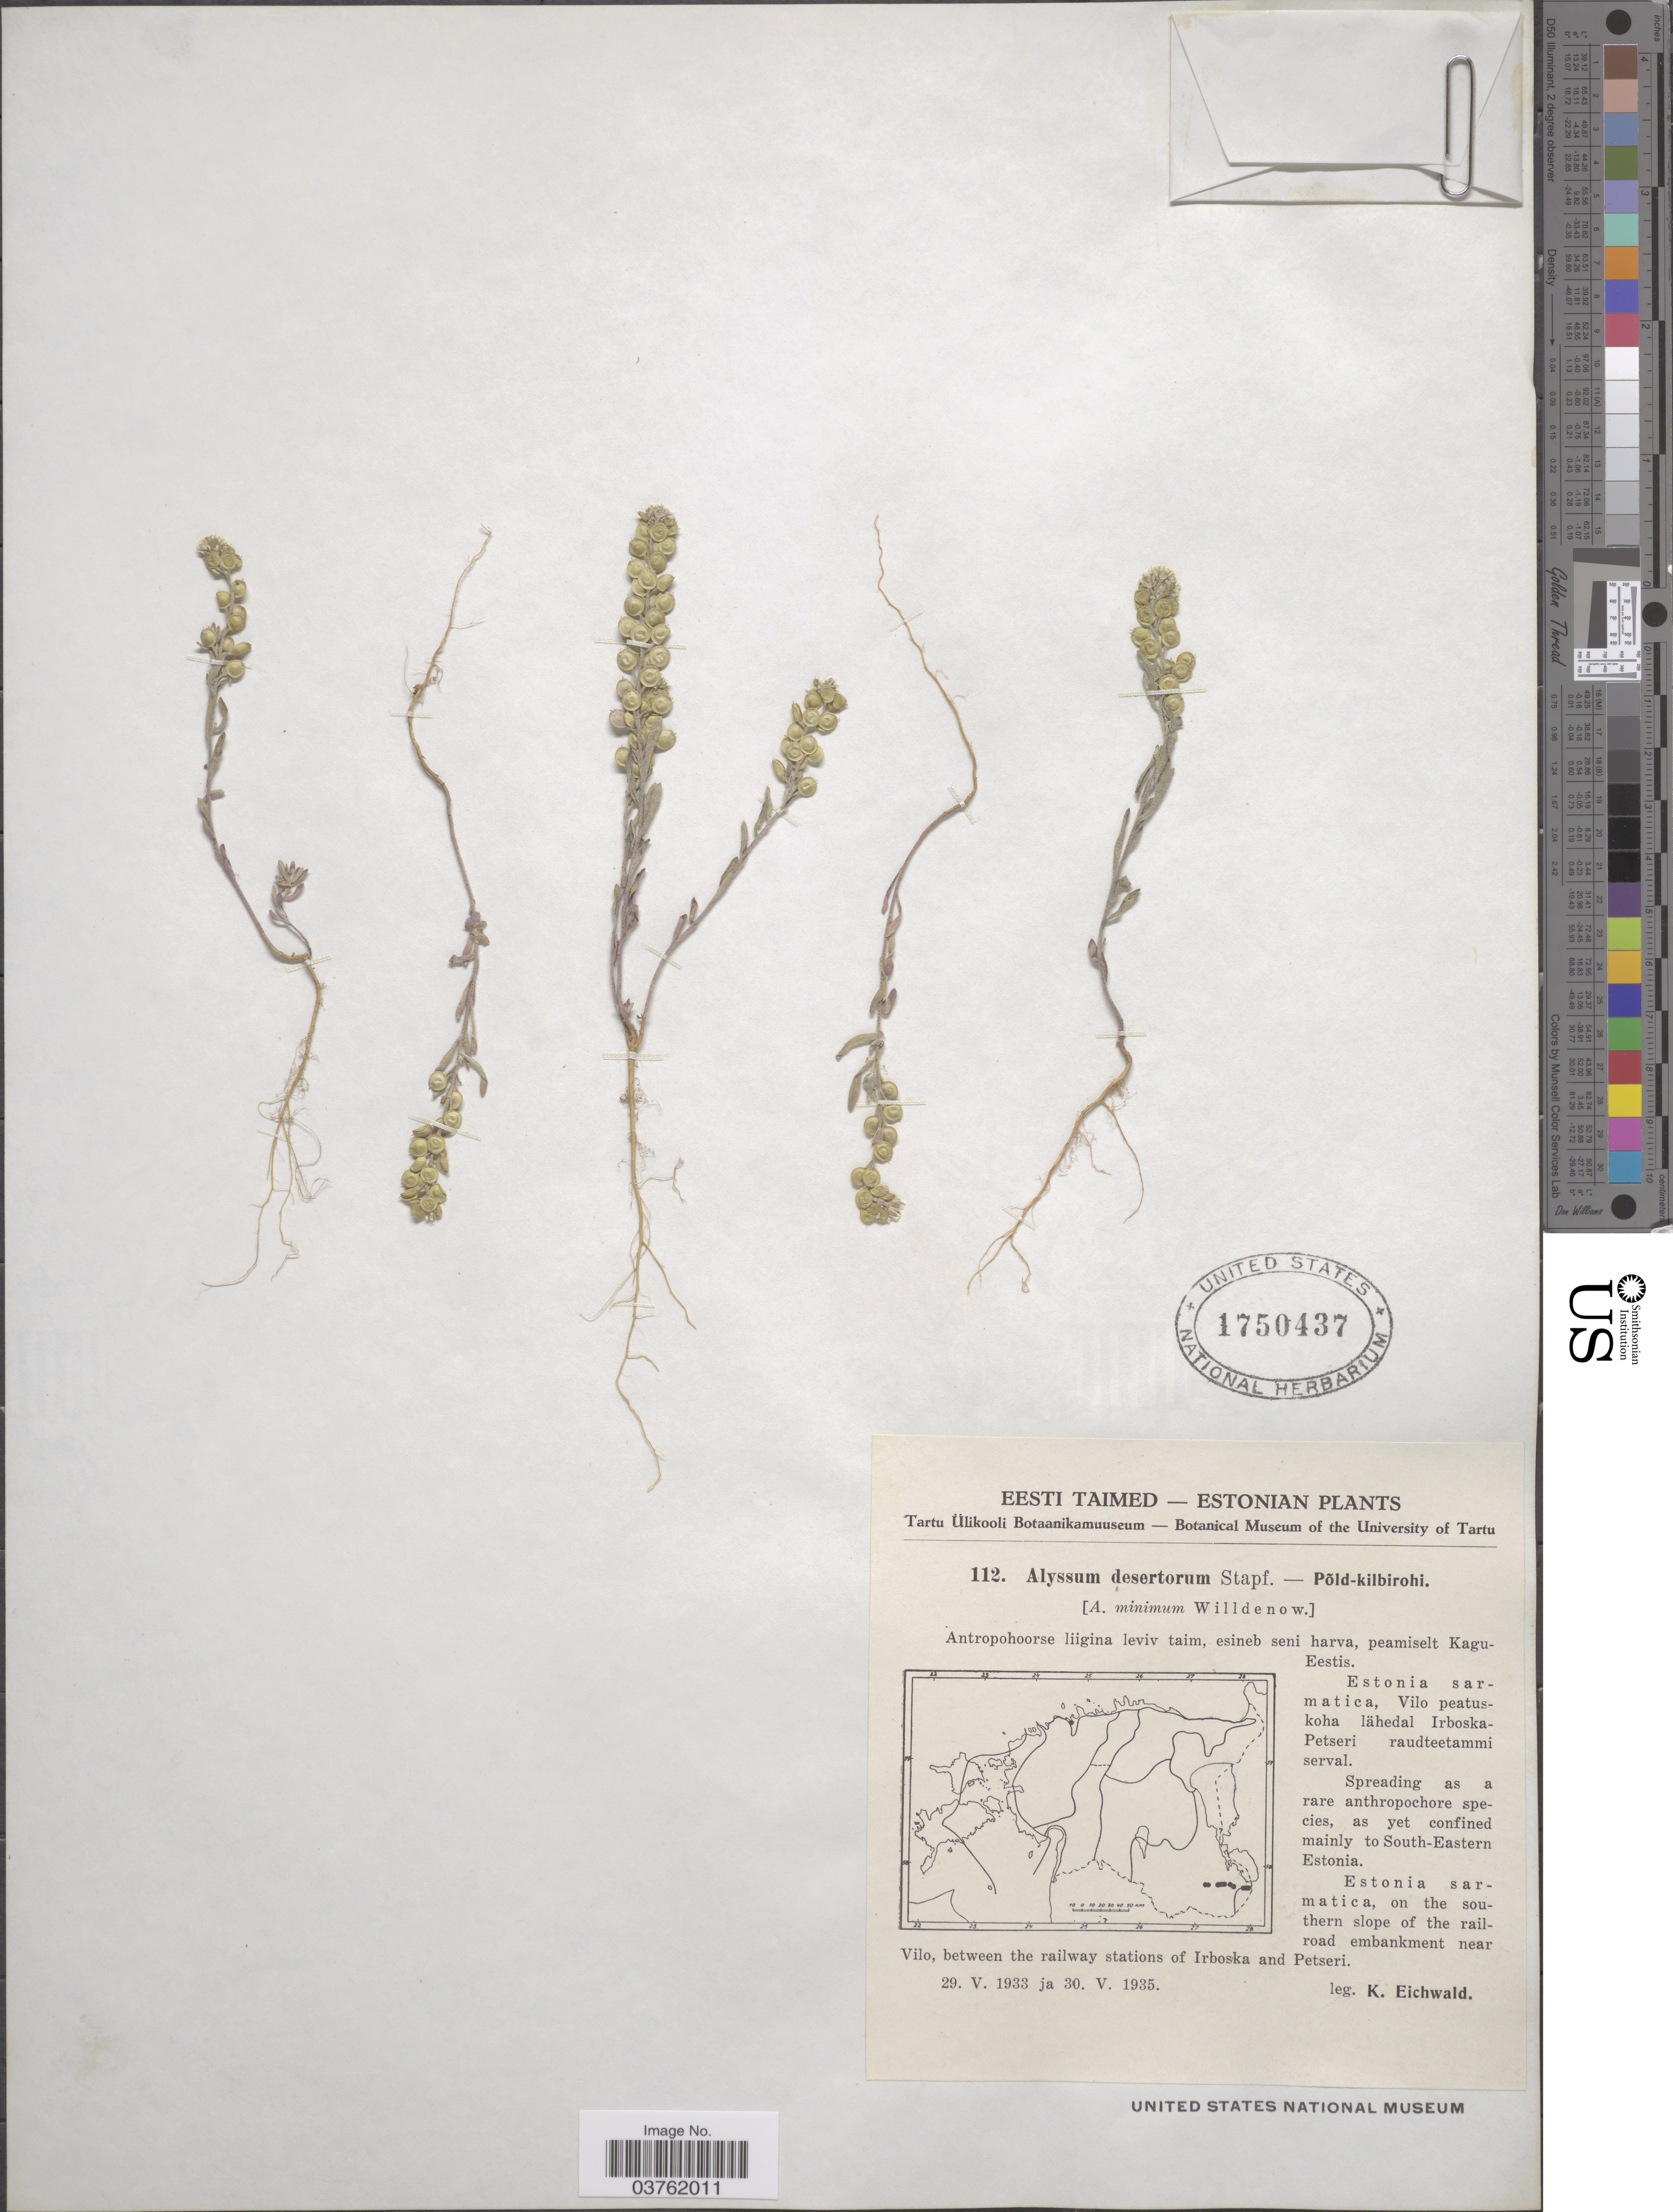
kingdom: Plantae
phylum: Tracheophyta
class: Magnoliopsida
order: Brassicales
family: Brassicaceae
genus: Alyssum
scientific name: Alyssum desertorum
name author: Stapf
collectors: K. Eichwald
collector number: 112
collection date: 1933-05-29/1935-05-30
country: Estonia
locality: South-Eastern Estonia. Estonia sarmatica, on the southern slope of the railroad embankment near Vilo, between the railway stations of Irboska and Petseri.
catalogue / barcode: US 1750437